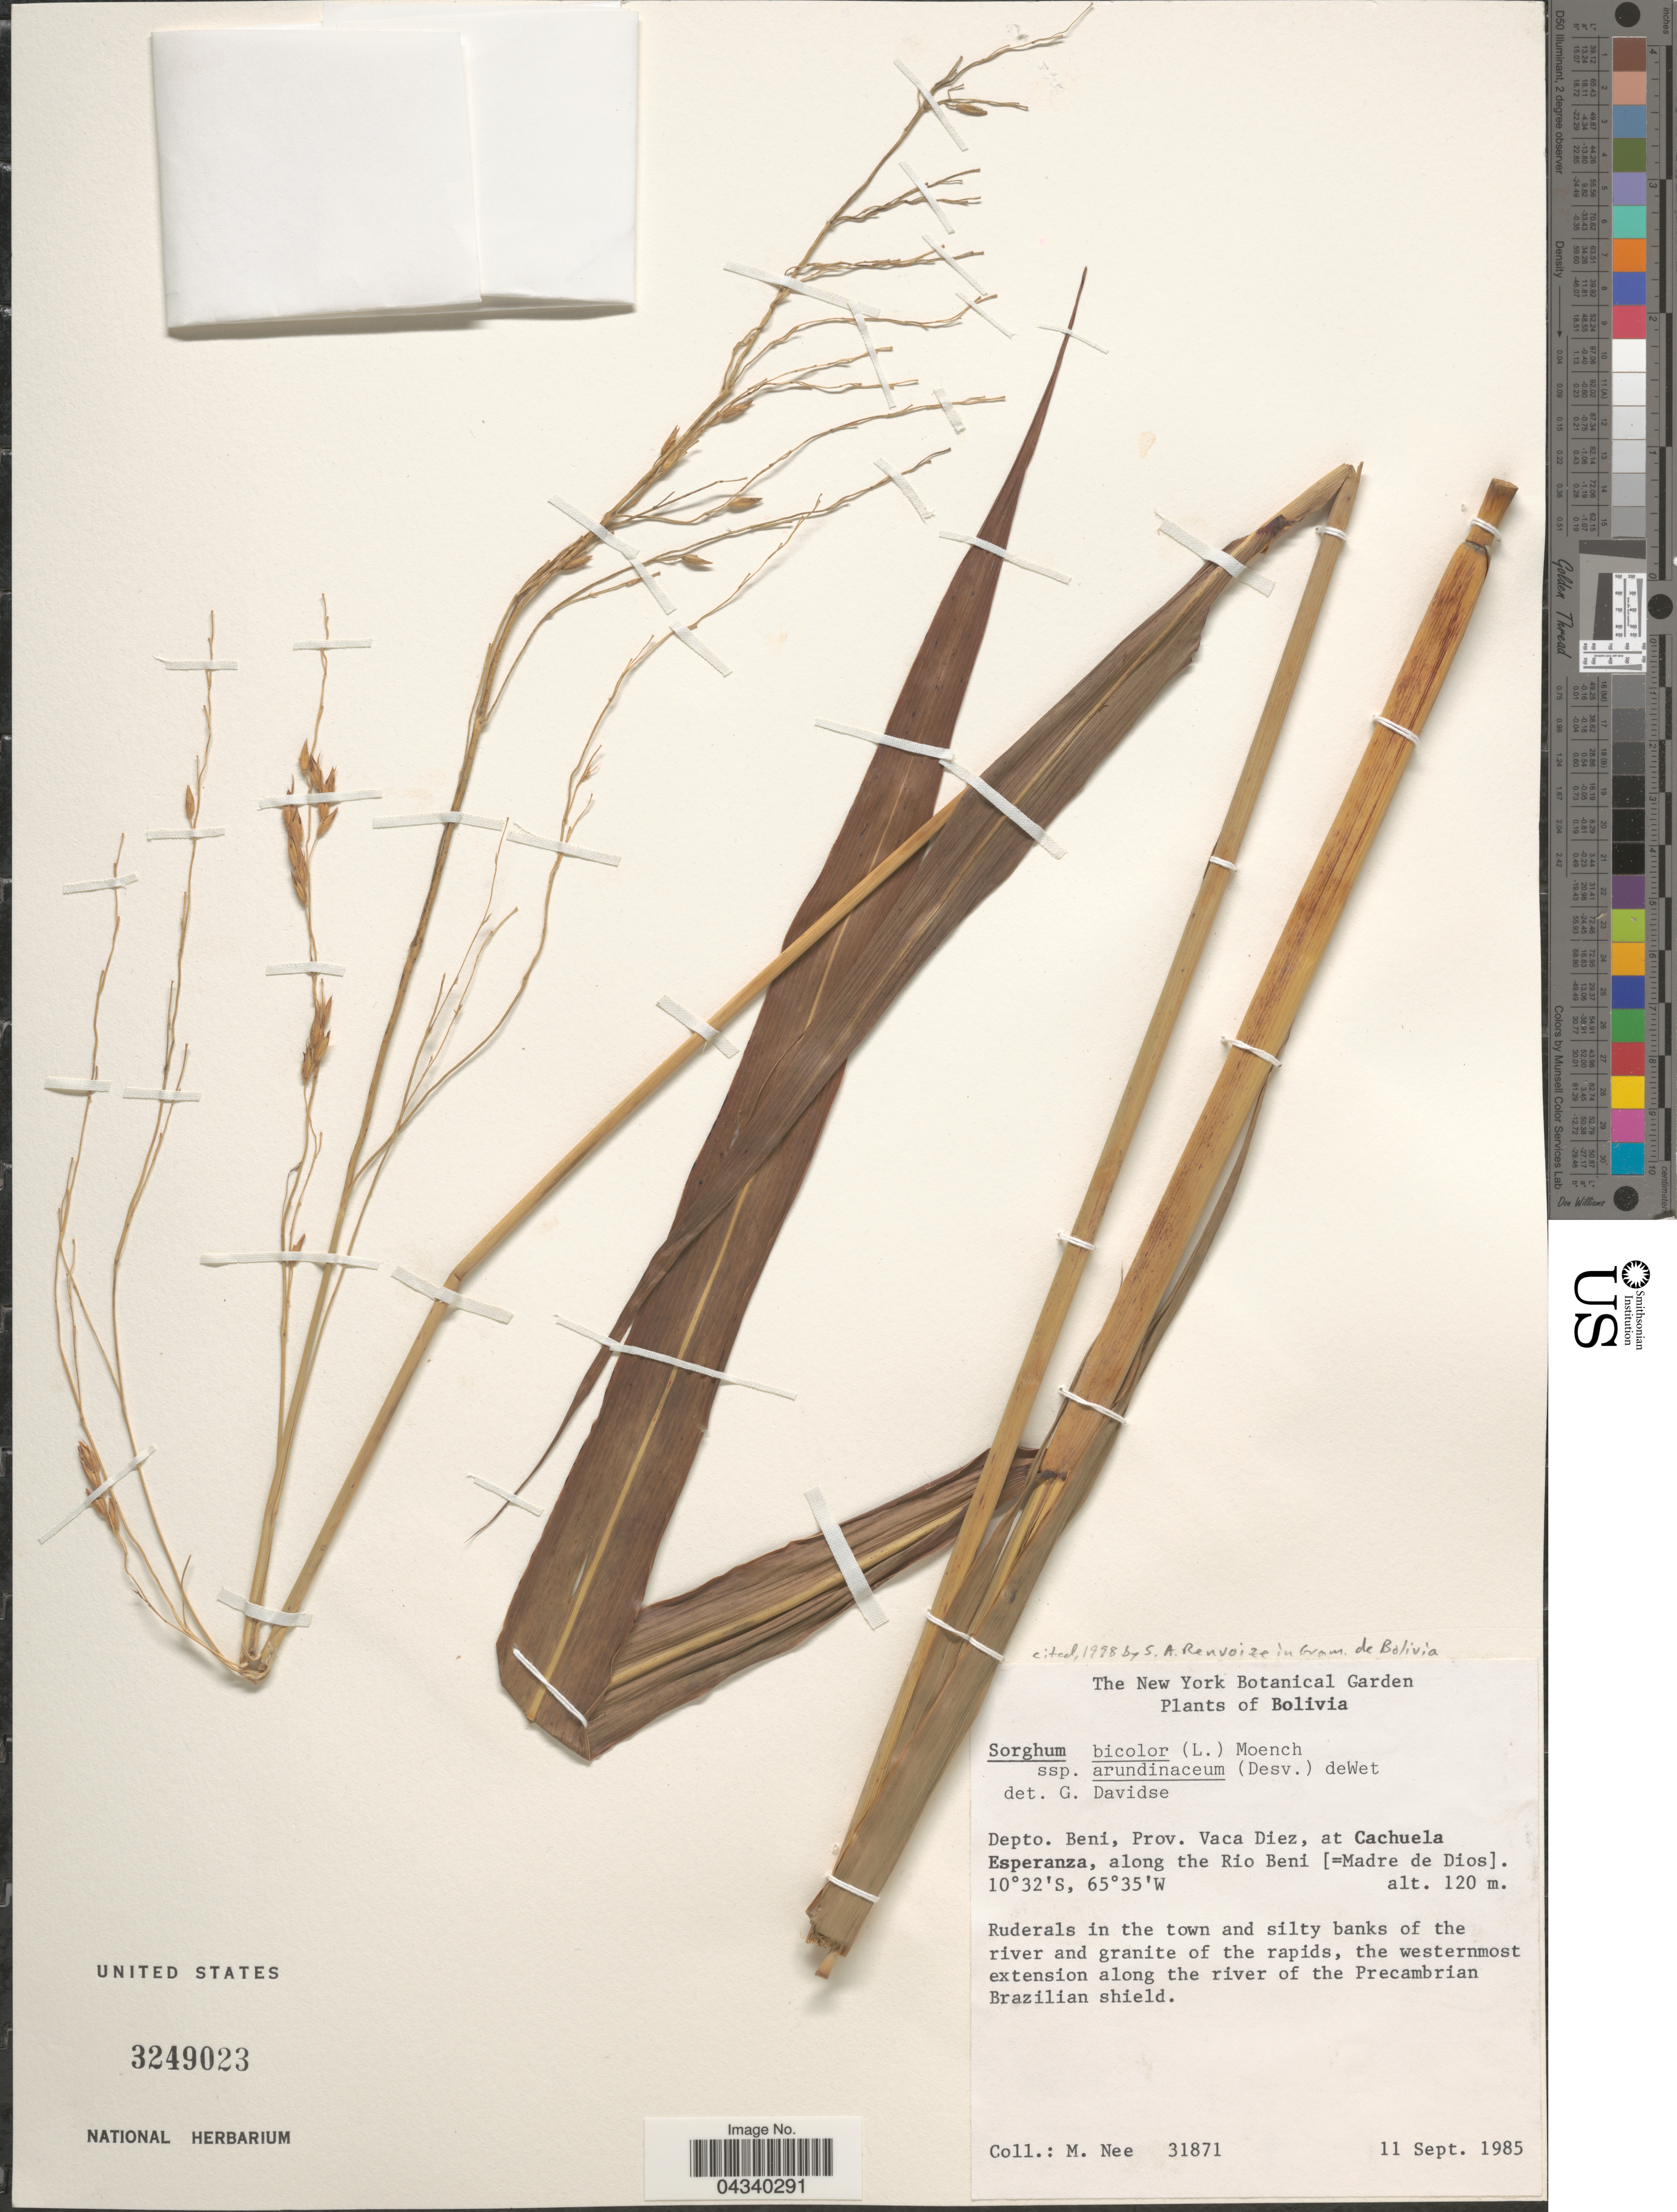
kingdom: Plantae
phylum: Tracheophyta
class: Liliopsida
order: Poales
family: Poaceae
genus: Sorghum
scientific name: Sorghum arundinaceum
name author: (Desv.) Stapf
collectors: M. Nee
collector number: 3181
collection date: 1985-09-11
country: Bolivia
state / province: Beni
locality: Depto. Beni, Prov. Vaca Diez, at Cachuela Esperanza, along the Rio Beni [=Madre de Dios]. Ruderals in the town and silty banks of the river and granite of the rapids, the westernmost extension along the river of the Precambrian Brazilian shield.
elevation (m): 120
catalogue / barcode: US 3249023